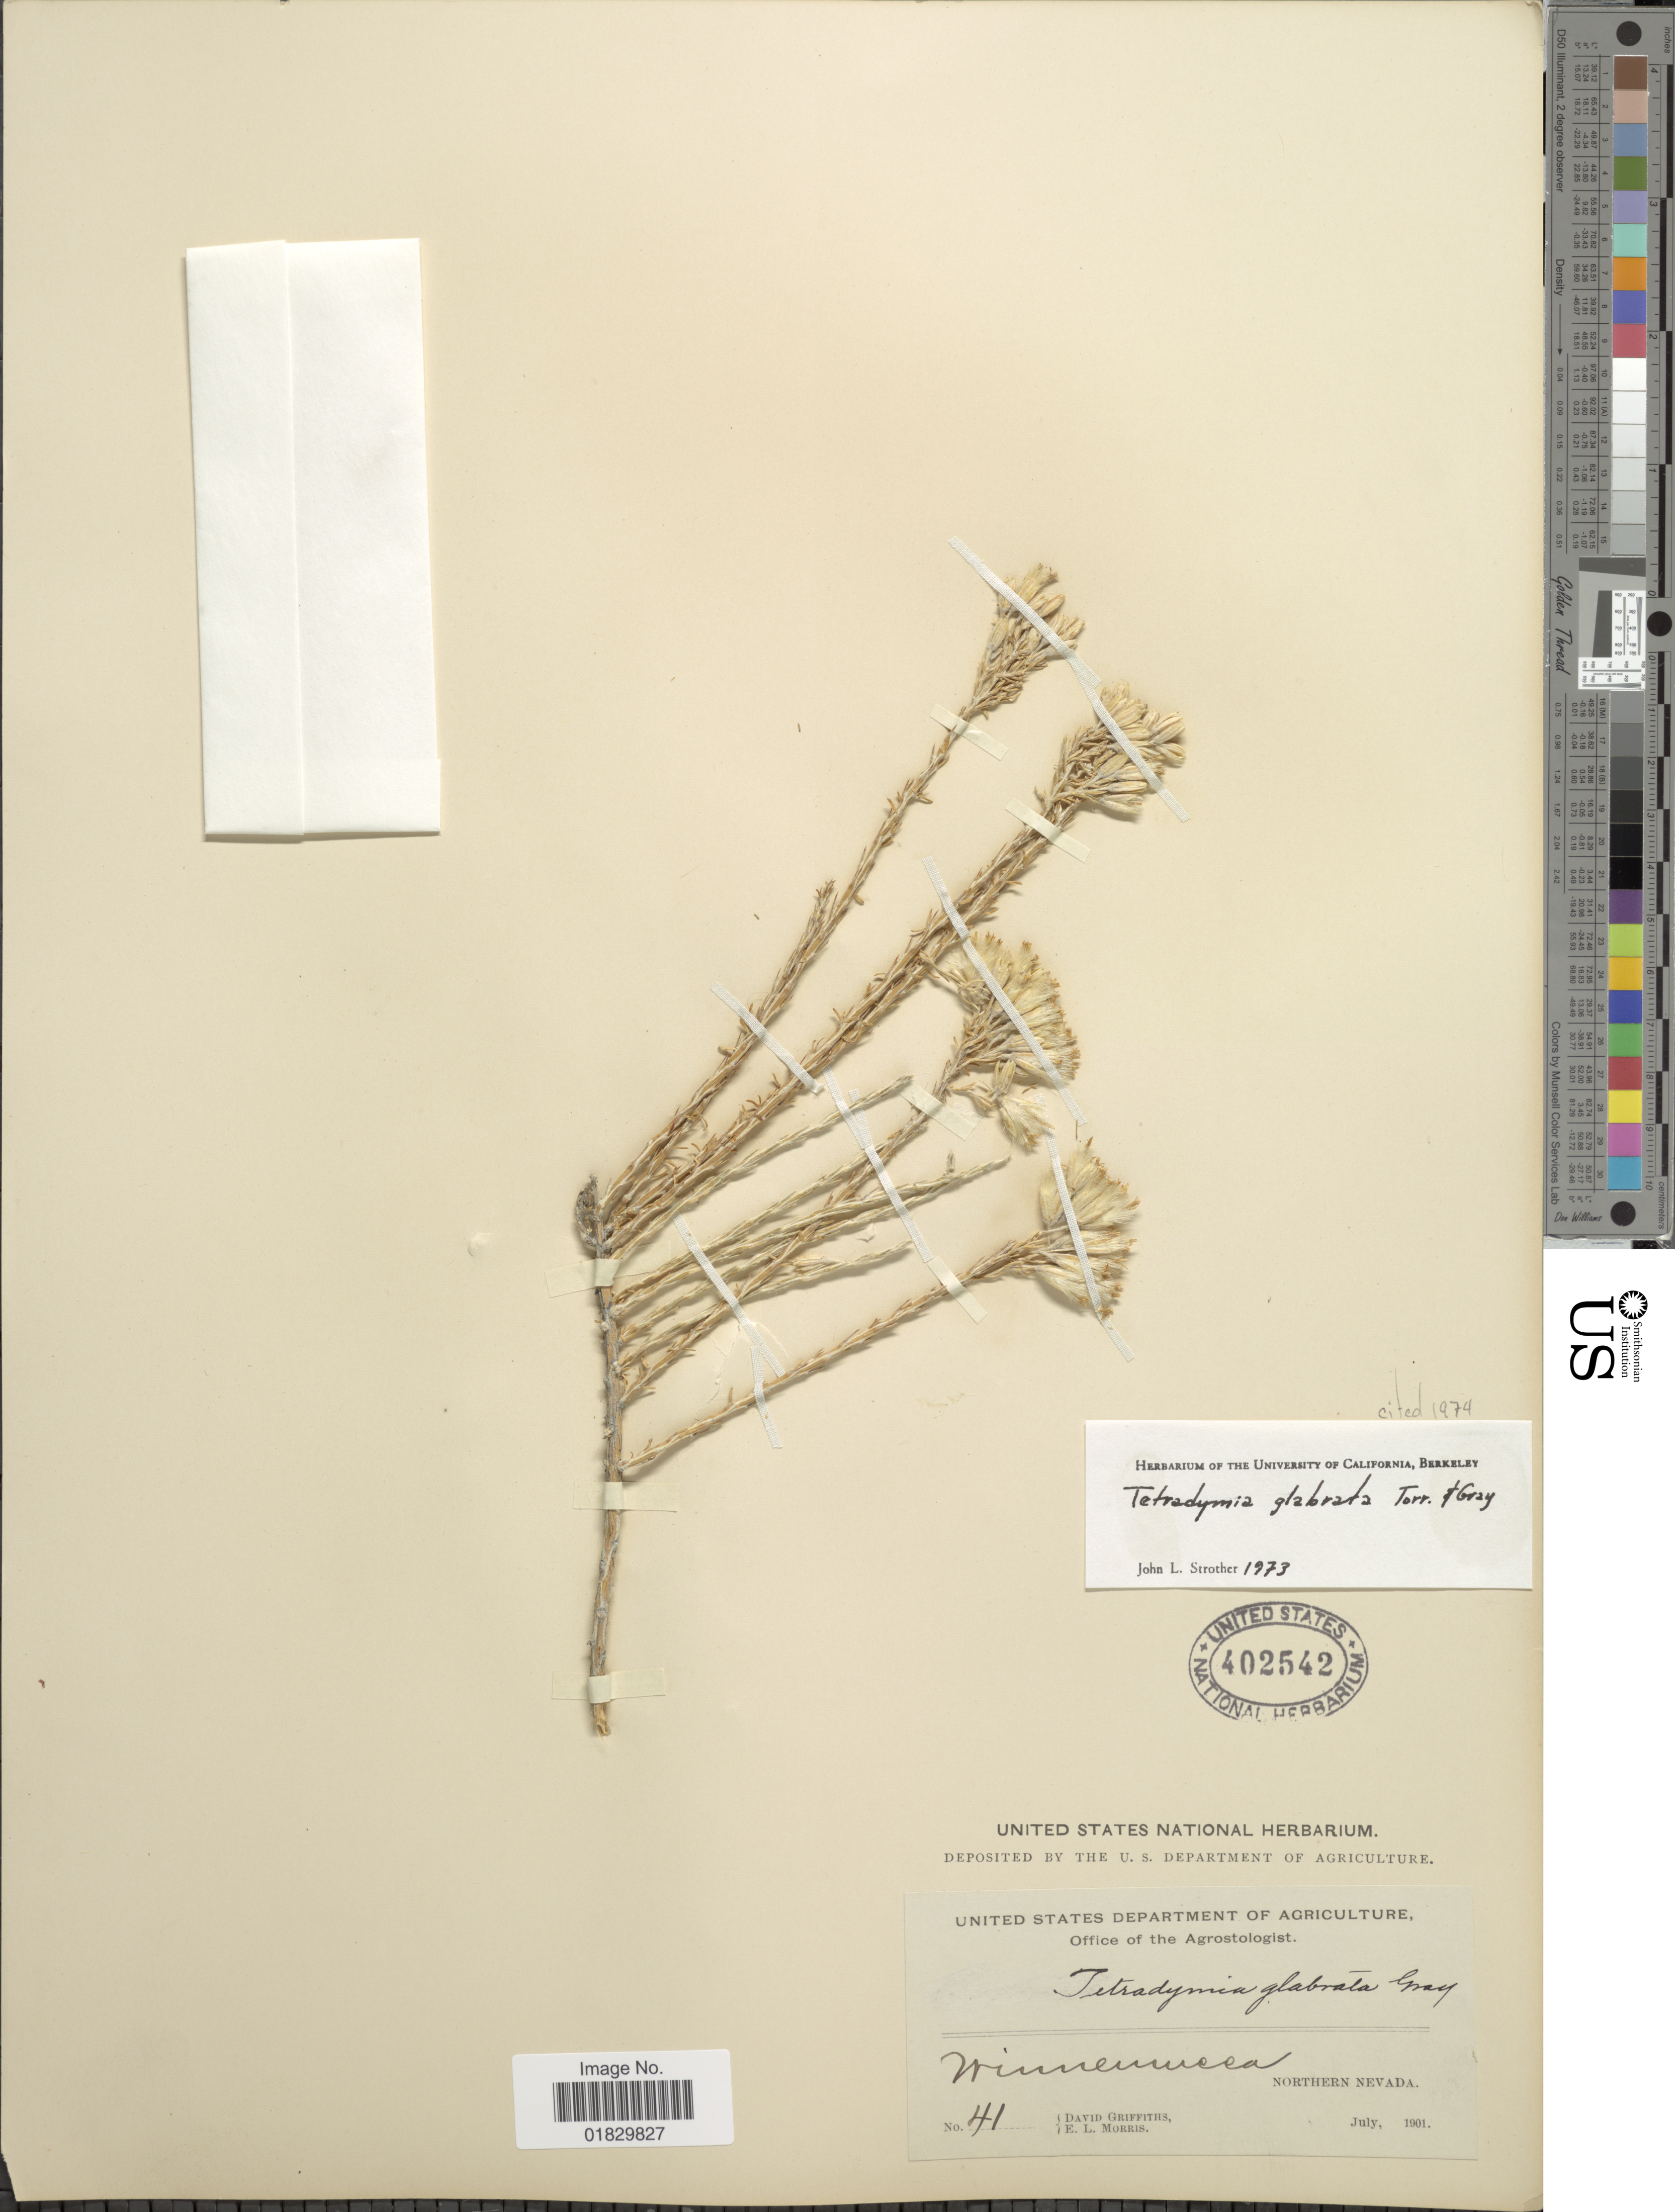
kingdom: Plantae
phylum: Tracheophyta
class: Magnoliopsida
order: Asterales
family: Asteraceae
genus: Tetradymia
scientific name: Tetradymia glabrata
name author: Torr. & A. Gray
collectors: D. Griffiths & E. Morris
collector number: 41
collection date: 1901-07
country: United States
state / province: Nevada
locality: Winnenmeca, Northern Nevada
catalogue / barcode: US 402542